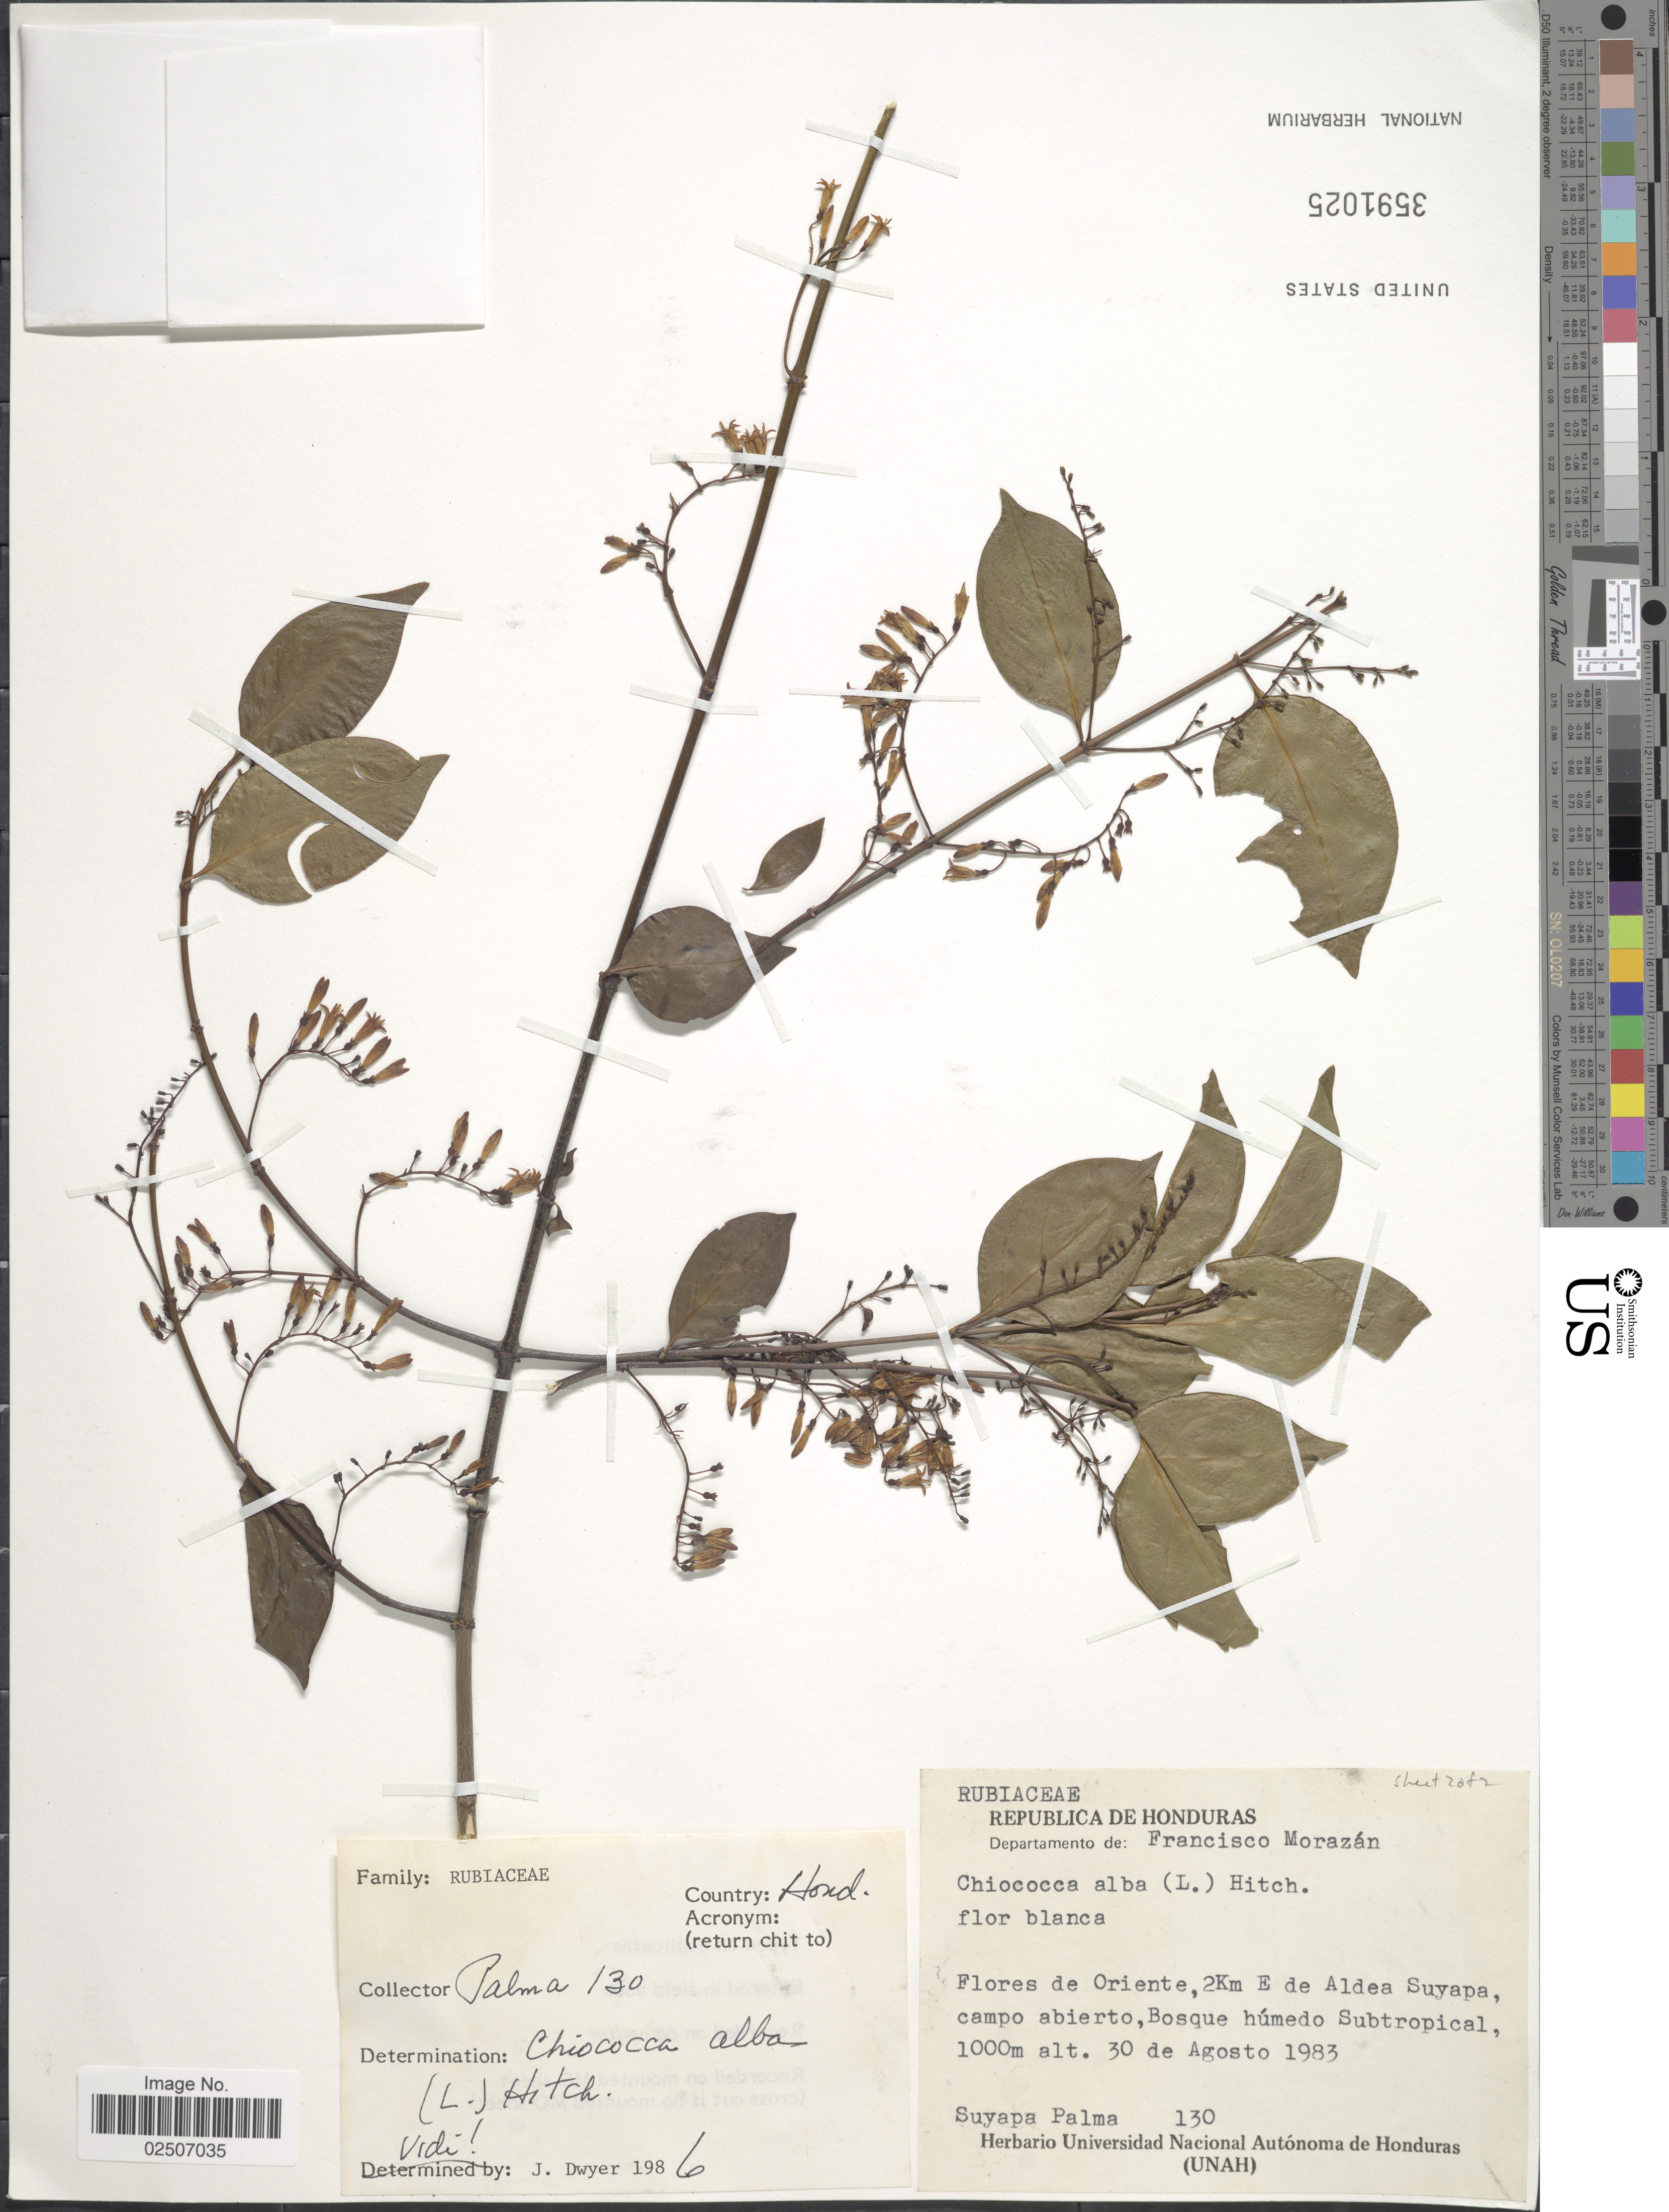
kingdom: Plantae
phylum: Tracheophyta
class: Magnoliopsida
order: Gentianales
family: Rubiaceae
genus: Chiococca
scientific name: Chiococca alba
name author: (L.) Hitchc.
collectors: S. Palma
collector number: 130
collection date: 1983-08-30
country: Honduras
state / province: Fco. Morazán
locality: Departamento de: Francisco Morazan. Flores de Oriente, 2 Km E de Aldea Suyapa, campo abierto, Bosque humedo Subtropical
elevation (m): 1000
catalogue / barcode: US 3591025